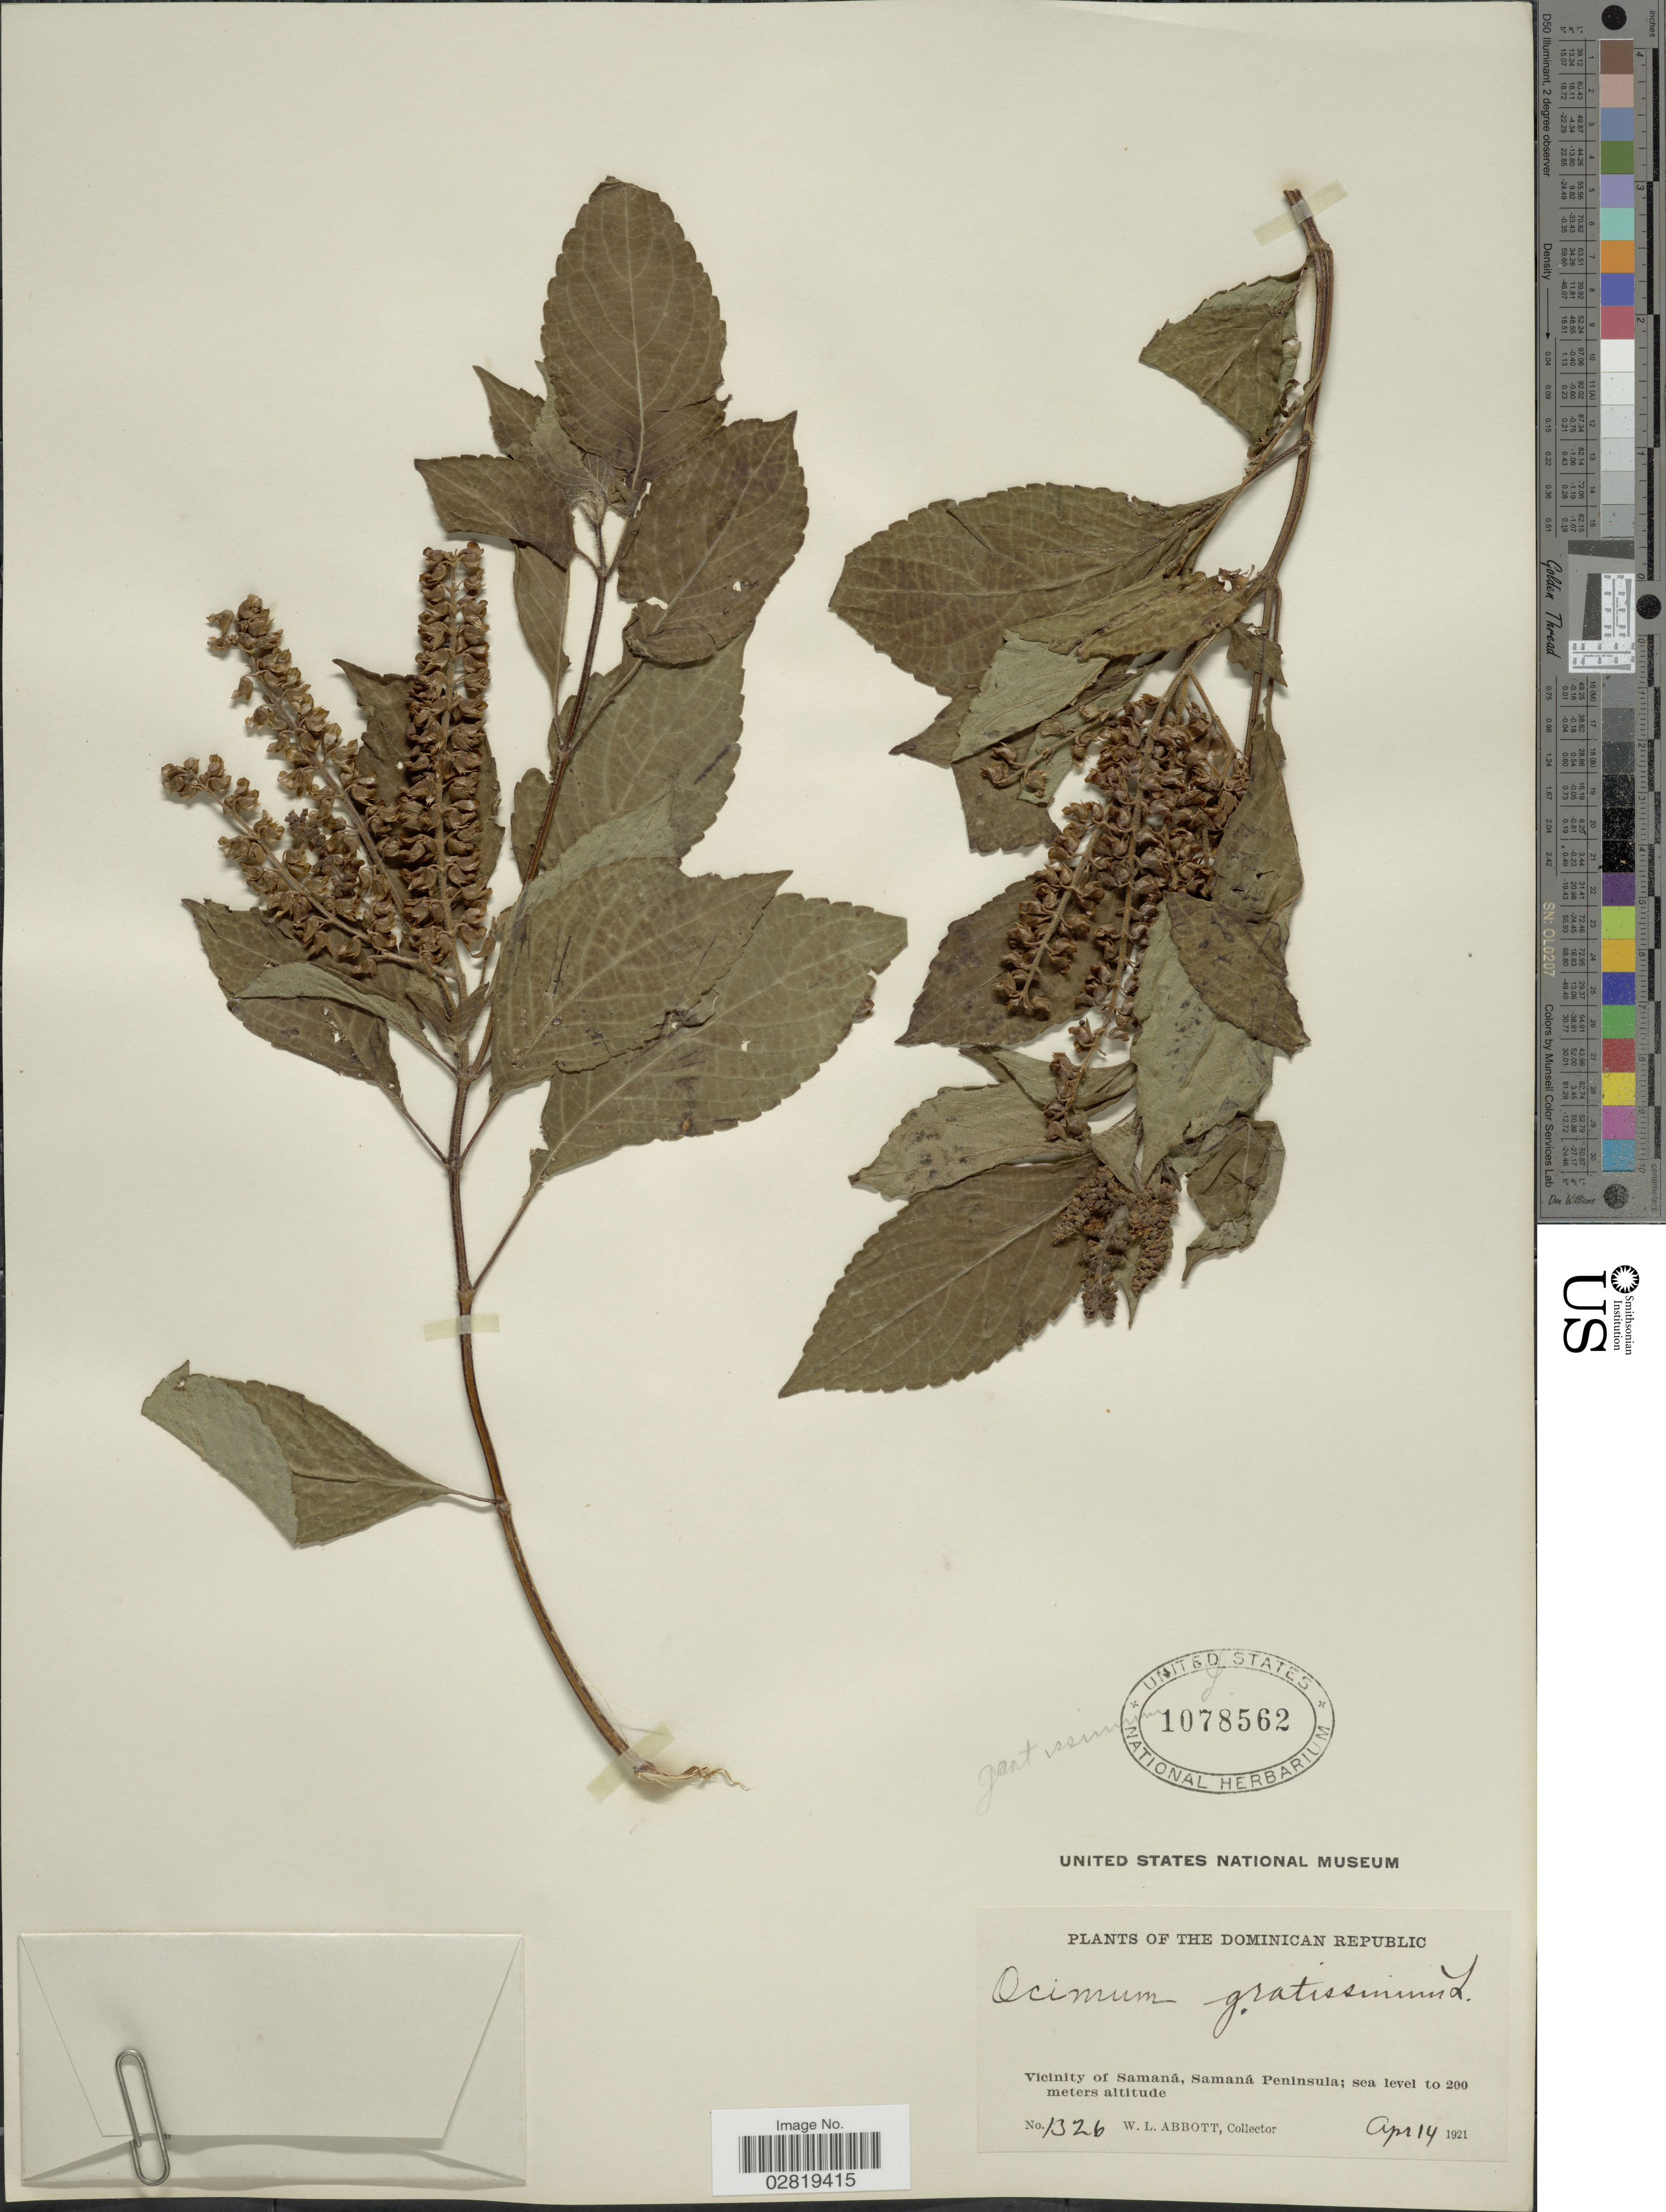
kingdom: Plantae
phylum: Tracheophyta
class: Magnoliopsida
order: Lamiales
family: Lamiaceae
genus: Ocimum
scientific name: Ocimum gratissimum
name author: L.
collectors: W. L. Abbott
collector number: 1326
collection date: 1921-04-14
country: Dominican Republic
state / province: Samaná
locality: Vicinity of Samaná, Samaná Peninsula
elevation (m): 0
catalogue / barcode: US 1078562